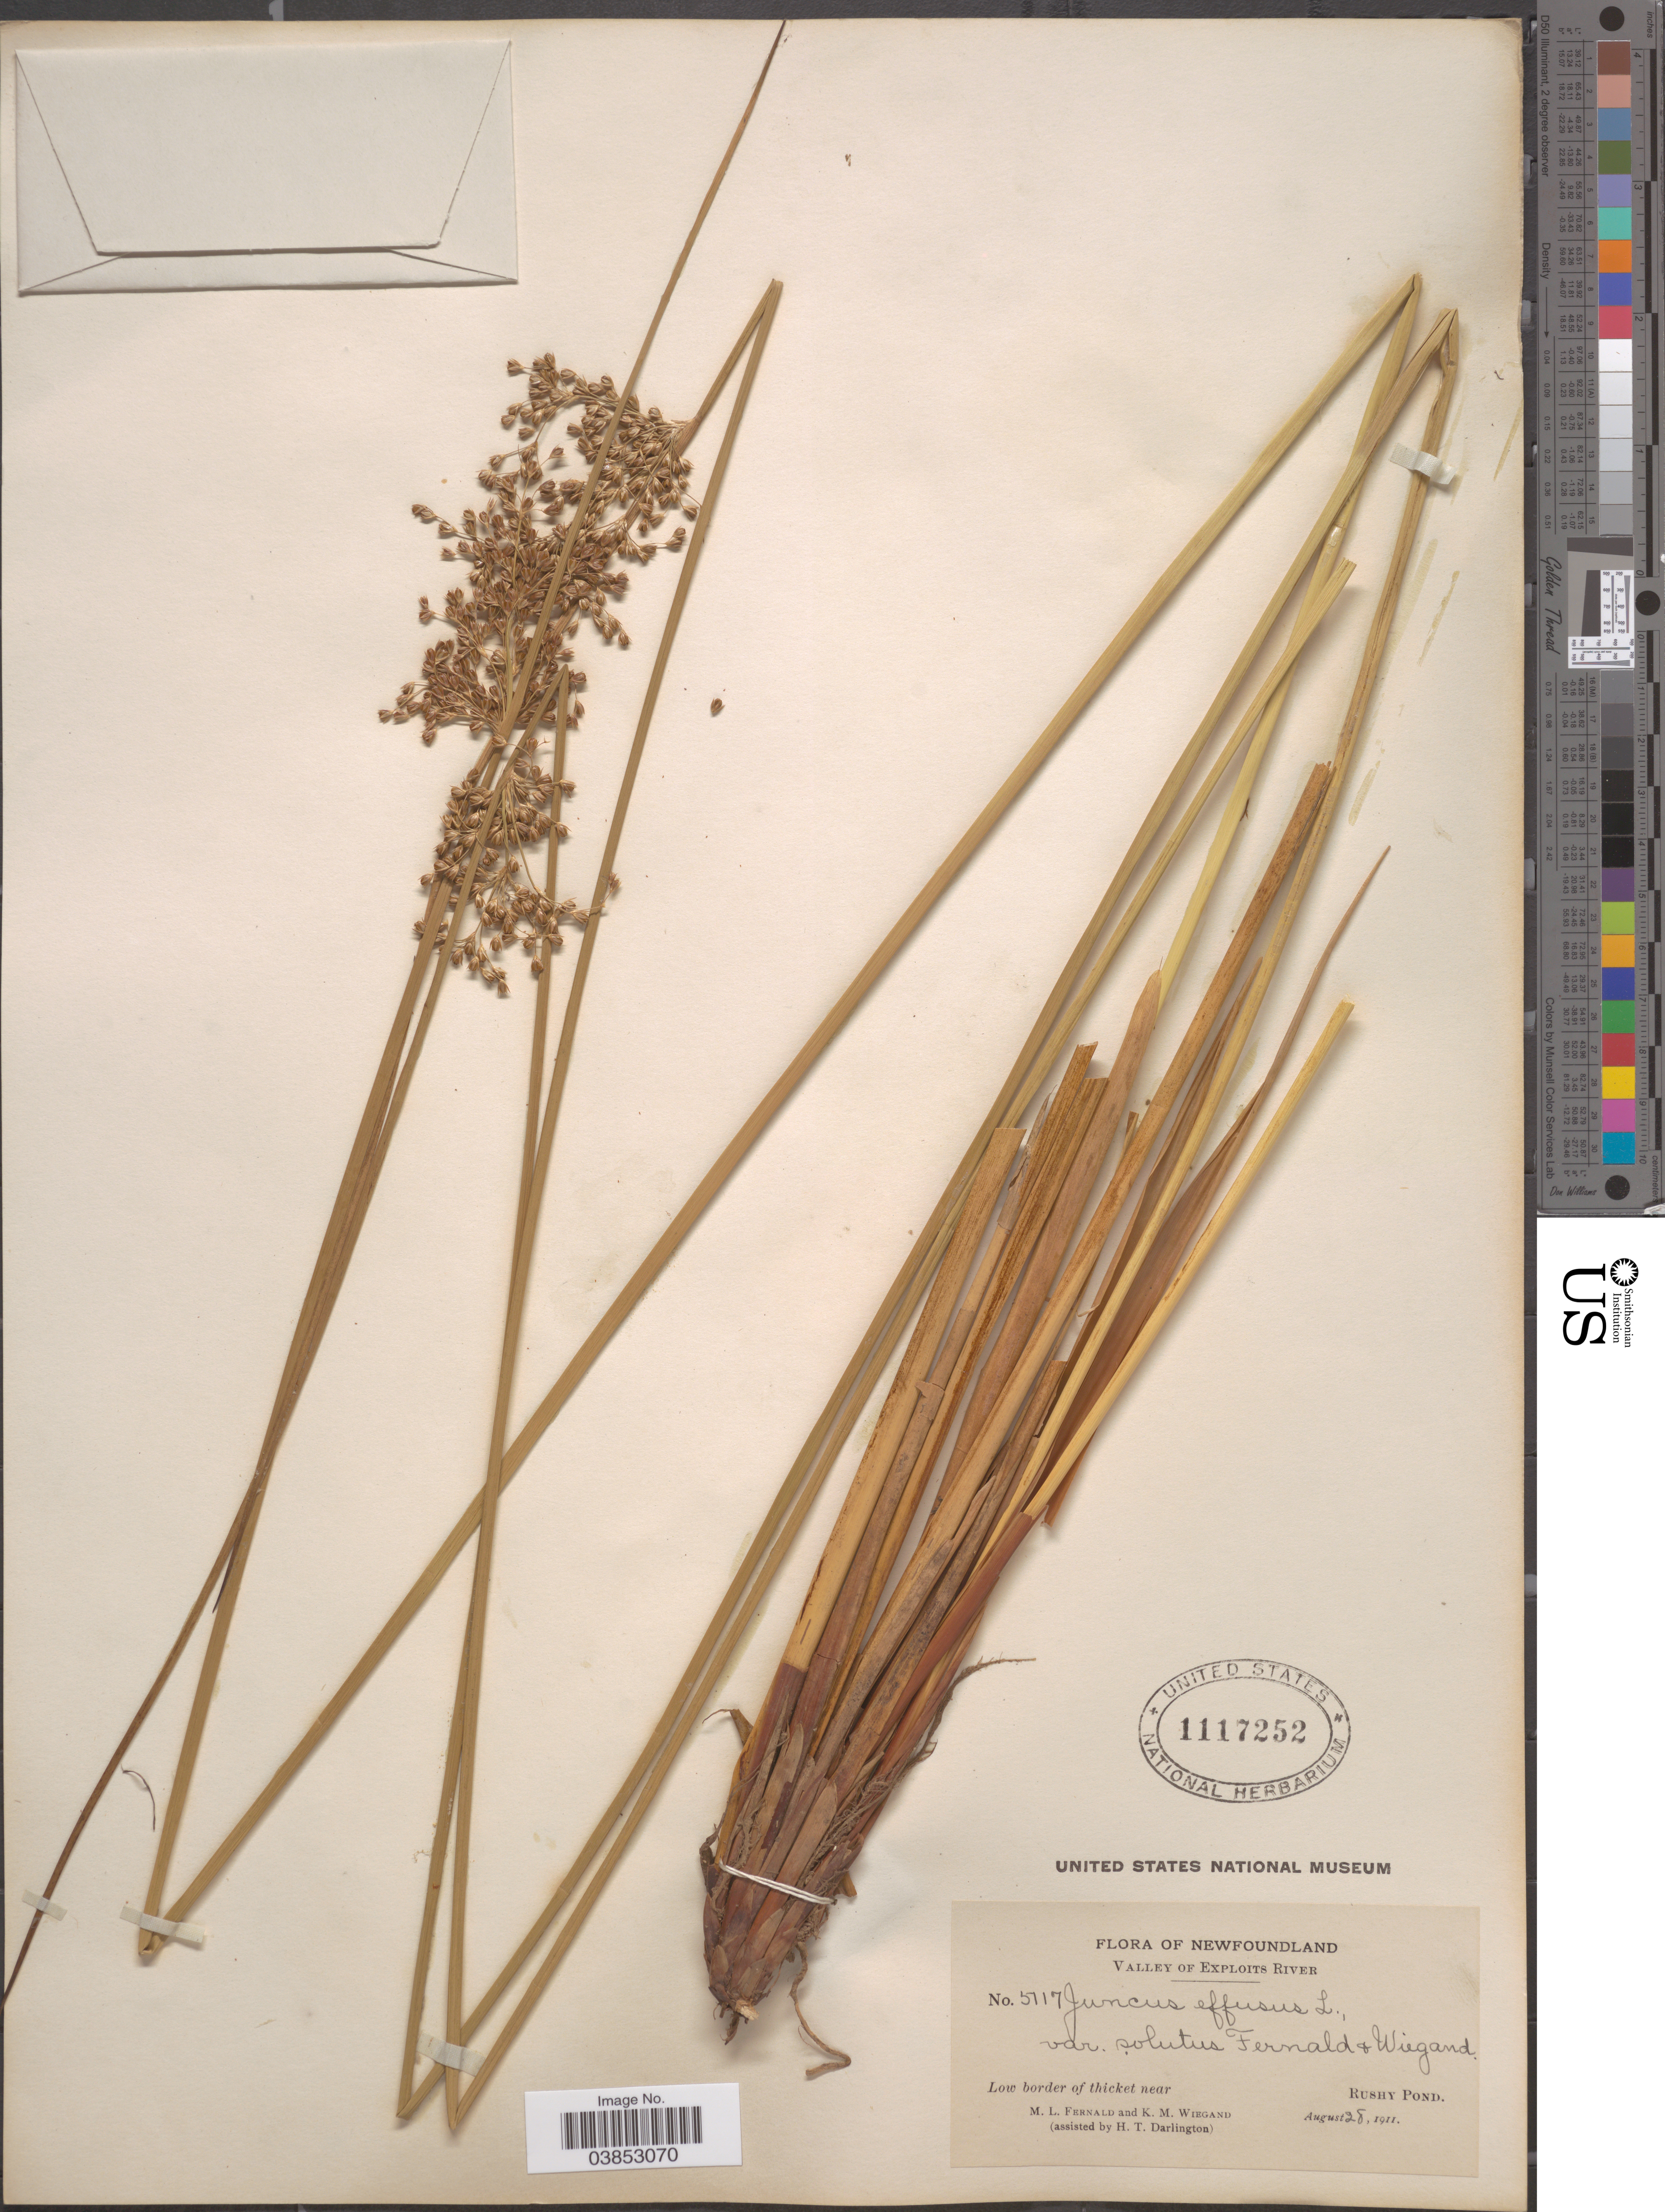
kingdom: Plantae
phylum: Tracheophyta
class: Liliopsida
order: Poales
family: Juncaceae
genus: Juncus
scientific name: Juncus effusus var. solutus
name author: Fernald & Wiegand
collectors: M. L. Fernald, K. M. Wiegand & H. Darlington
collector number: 5117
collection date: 1911-08-28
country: Canada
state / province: Newfoundland and Labrador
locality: Valley of Exploits River. Low border of thicket near Rushy Pond.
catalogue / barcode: US 1117252